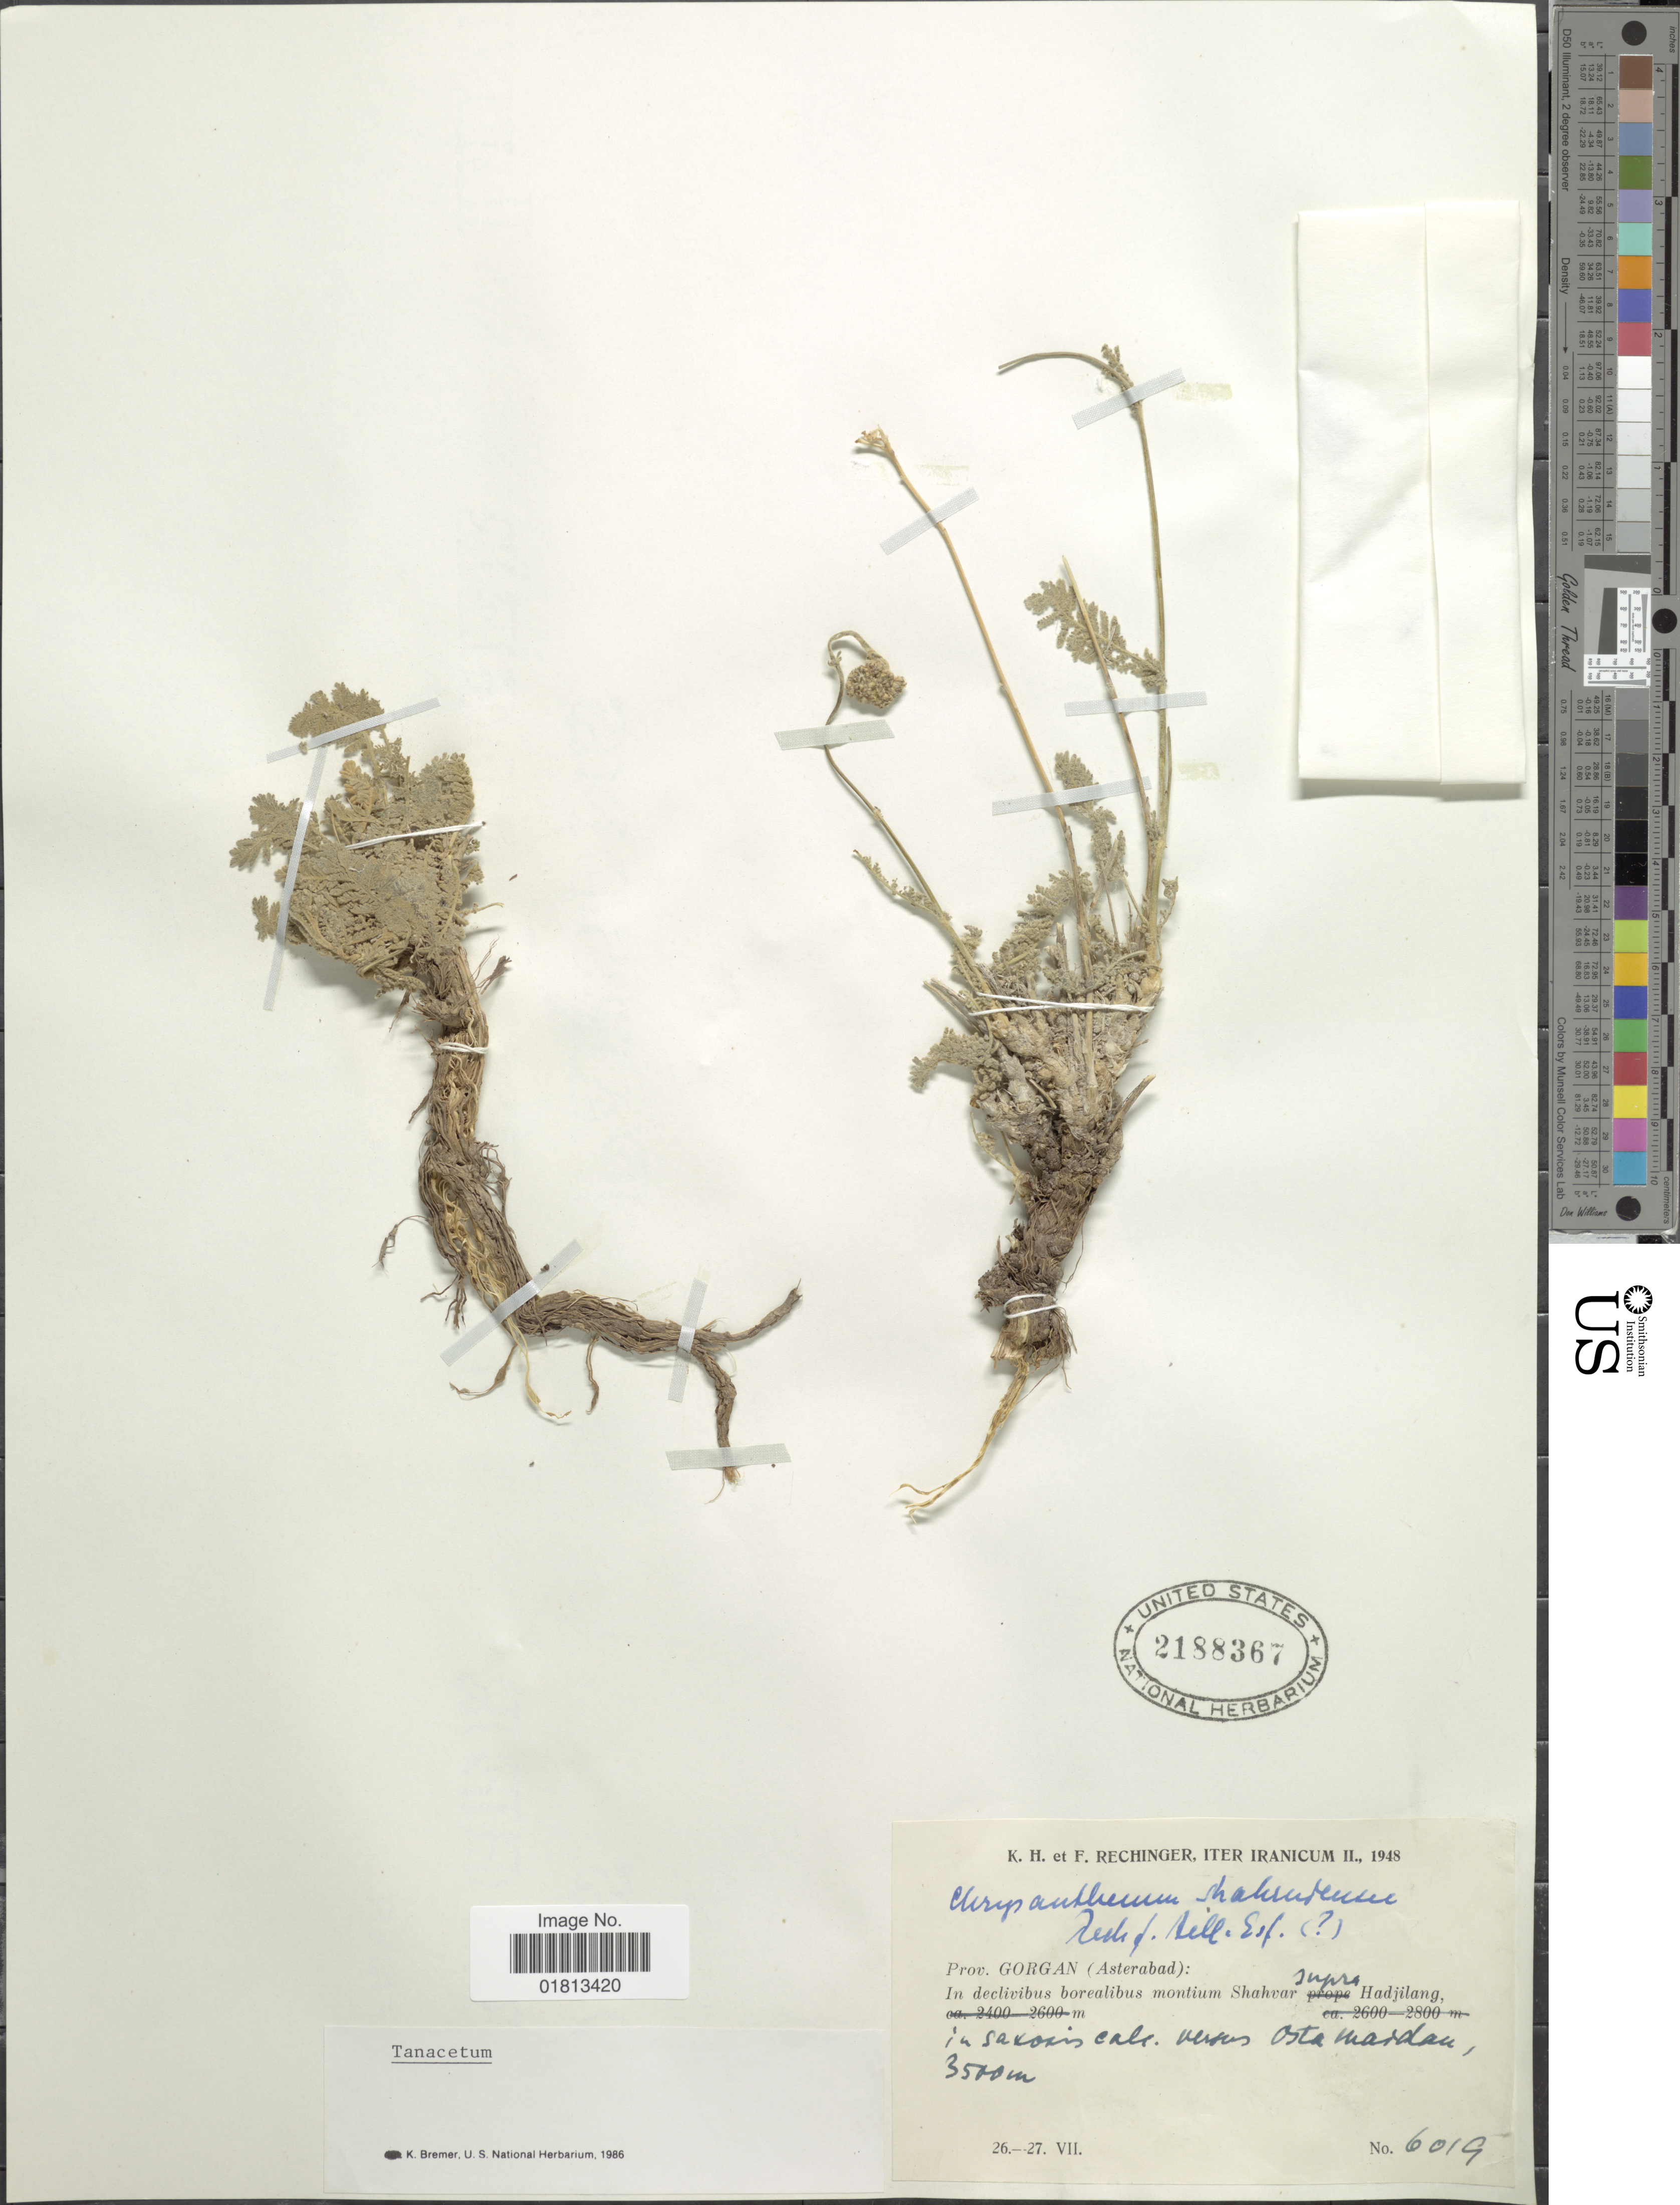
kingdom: Plantae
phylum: Tracheophyta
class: Magnoliopsida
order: Asterales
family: Asteraceae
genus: Tanacetum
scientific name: Tanacetum shahrudense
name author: Rech. f. et al.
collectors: K. H. Rechinger & F. Rechinger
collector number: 6019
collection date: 1948-07-26/1948-07-27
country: Iran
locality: Iter Iranicum, Prov. Gorgan, In declivibus borealibus montium Shahvar supra Hadjilang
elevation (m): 3500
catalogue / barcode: US 2188367